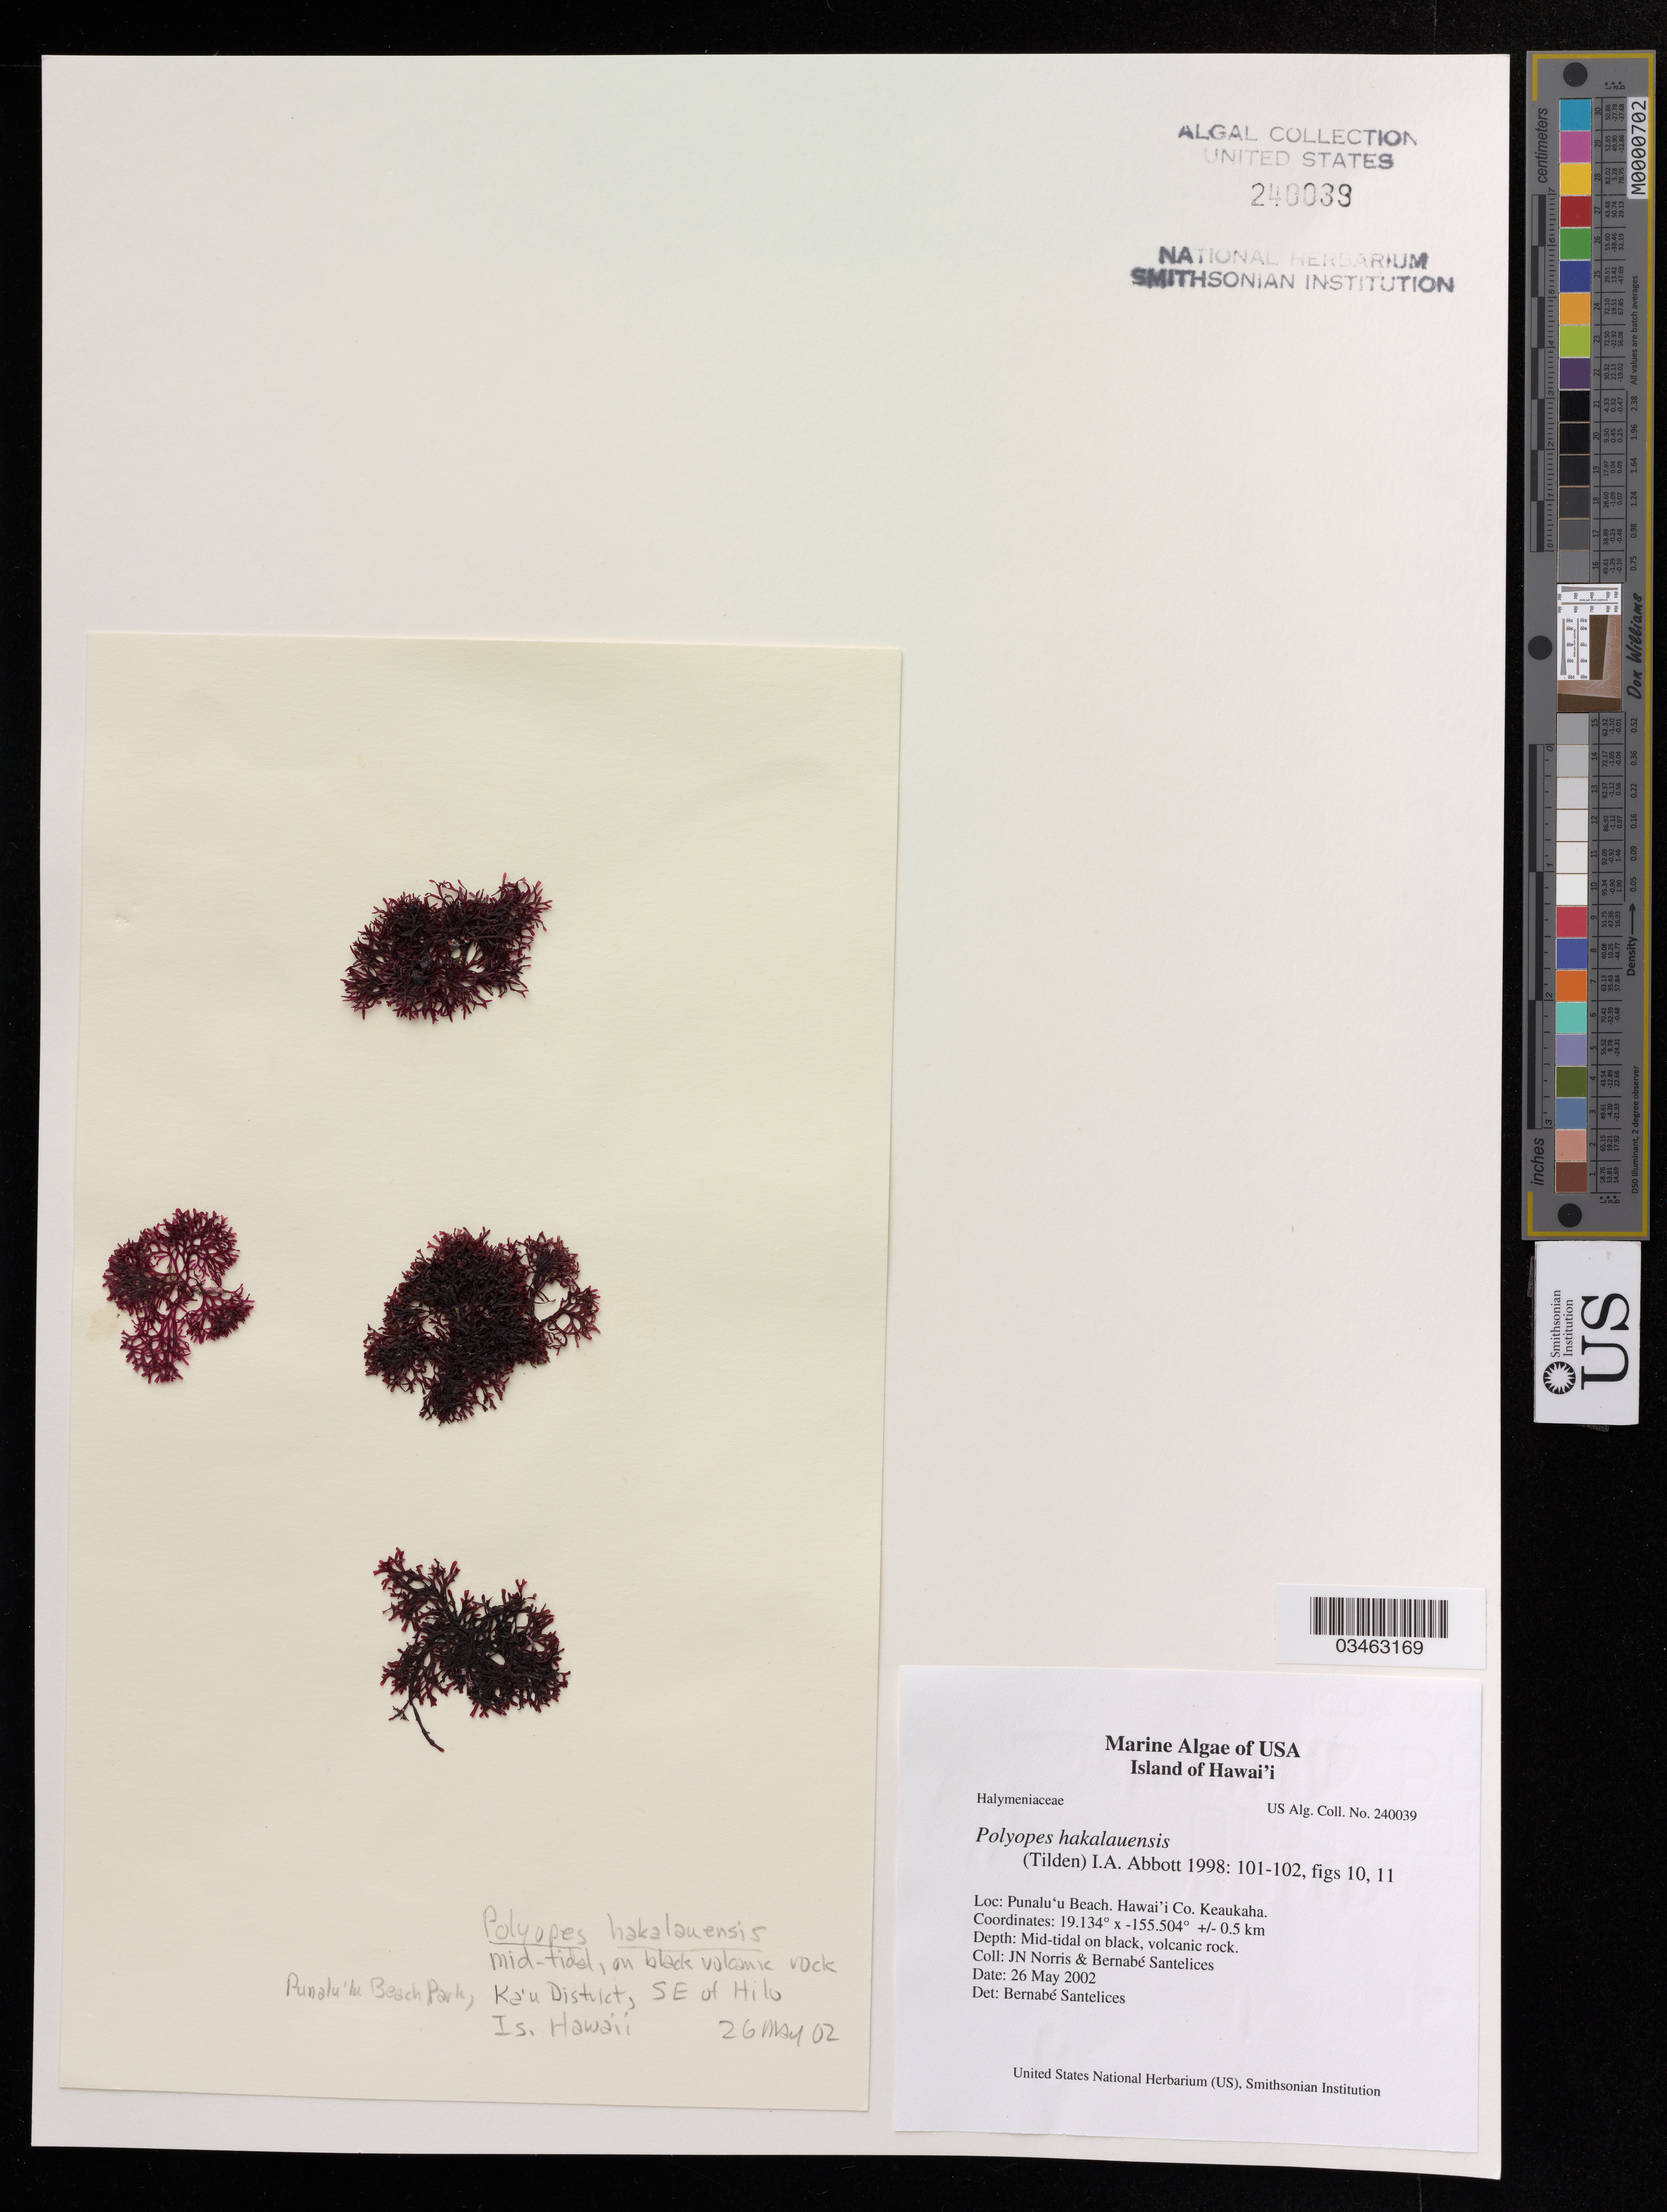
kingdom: Plantae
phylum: Rhodophyta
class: Florideophyceae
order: Halymeniales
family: Halymeniaceae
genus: Polyopes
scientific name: Polyopes hakalauensis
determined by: Santelices, B.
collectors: J. N. Norris & B. Santelices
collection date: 2002-05-26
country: United States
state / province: Hawaii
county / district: Hawaii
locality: Punalu' u Beach. Keaukaha.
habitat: Mid-tidal on black, volcanic rock.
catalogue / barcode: US 240039